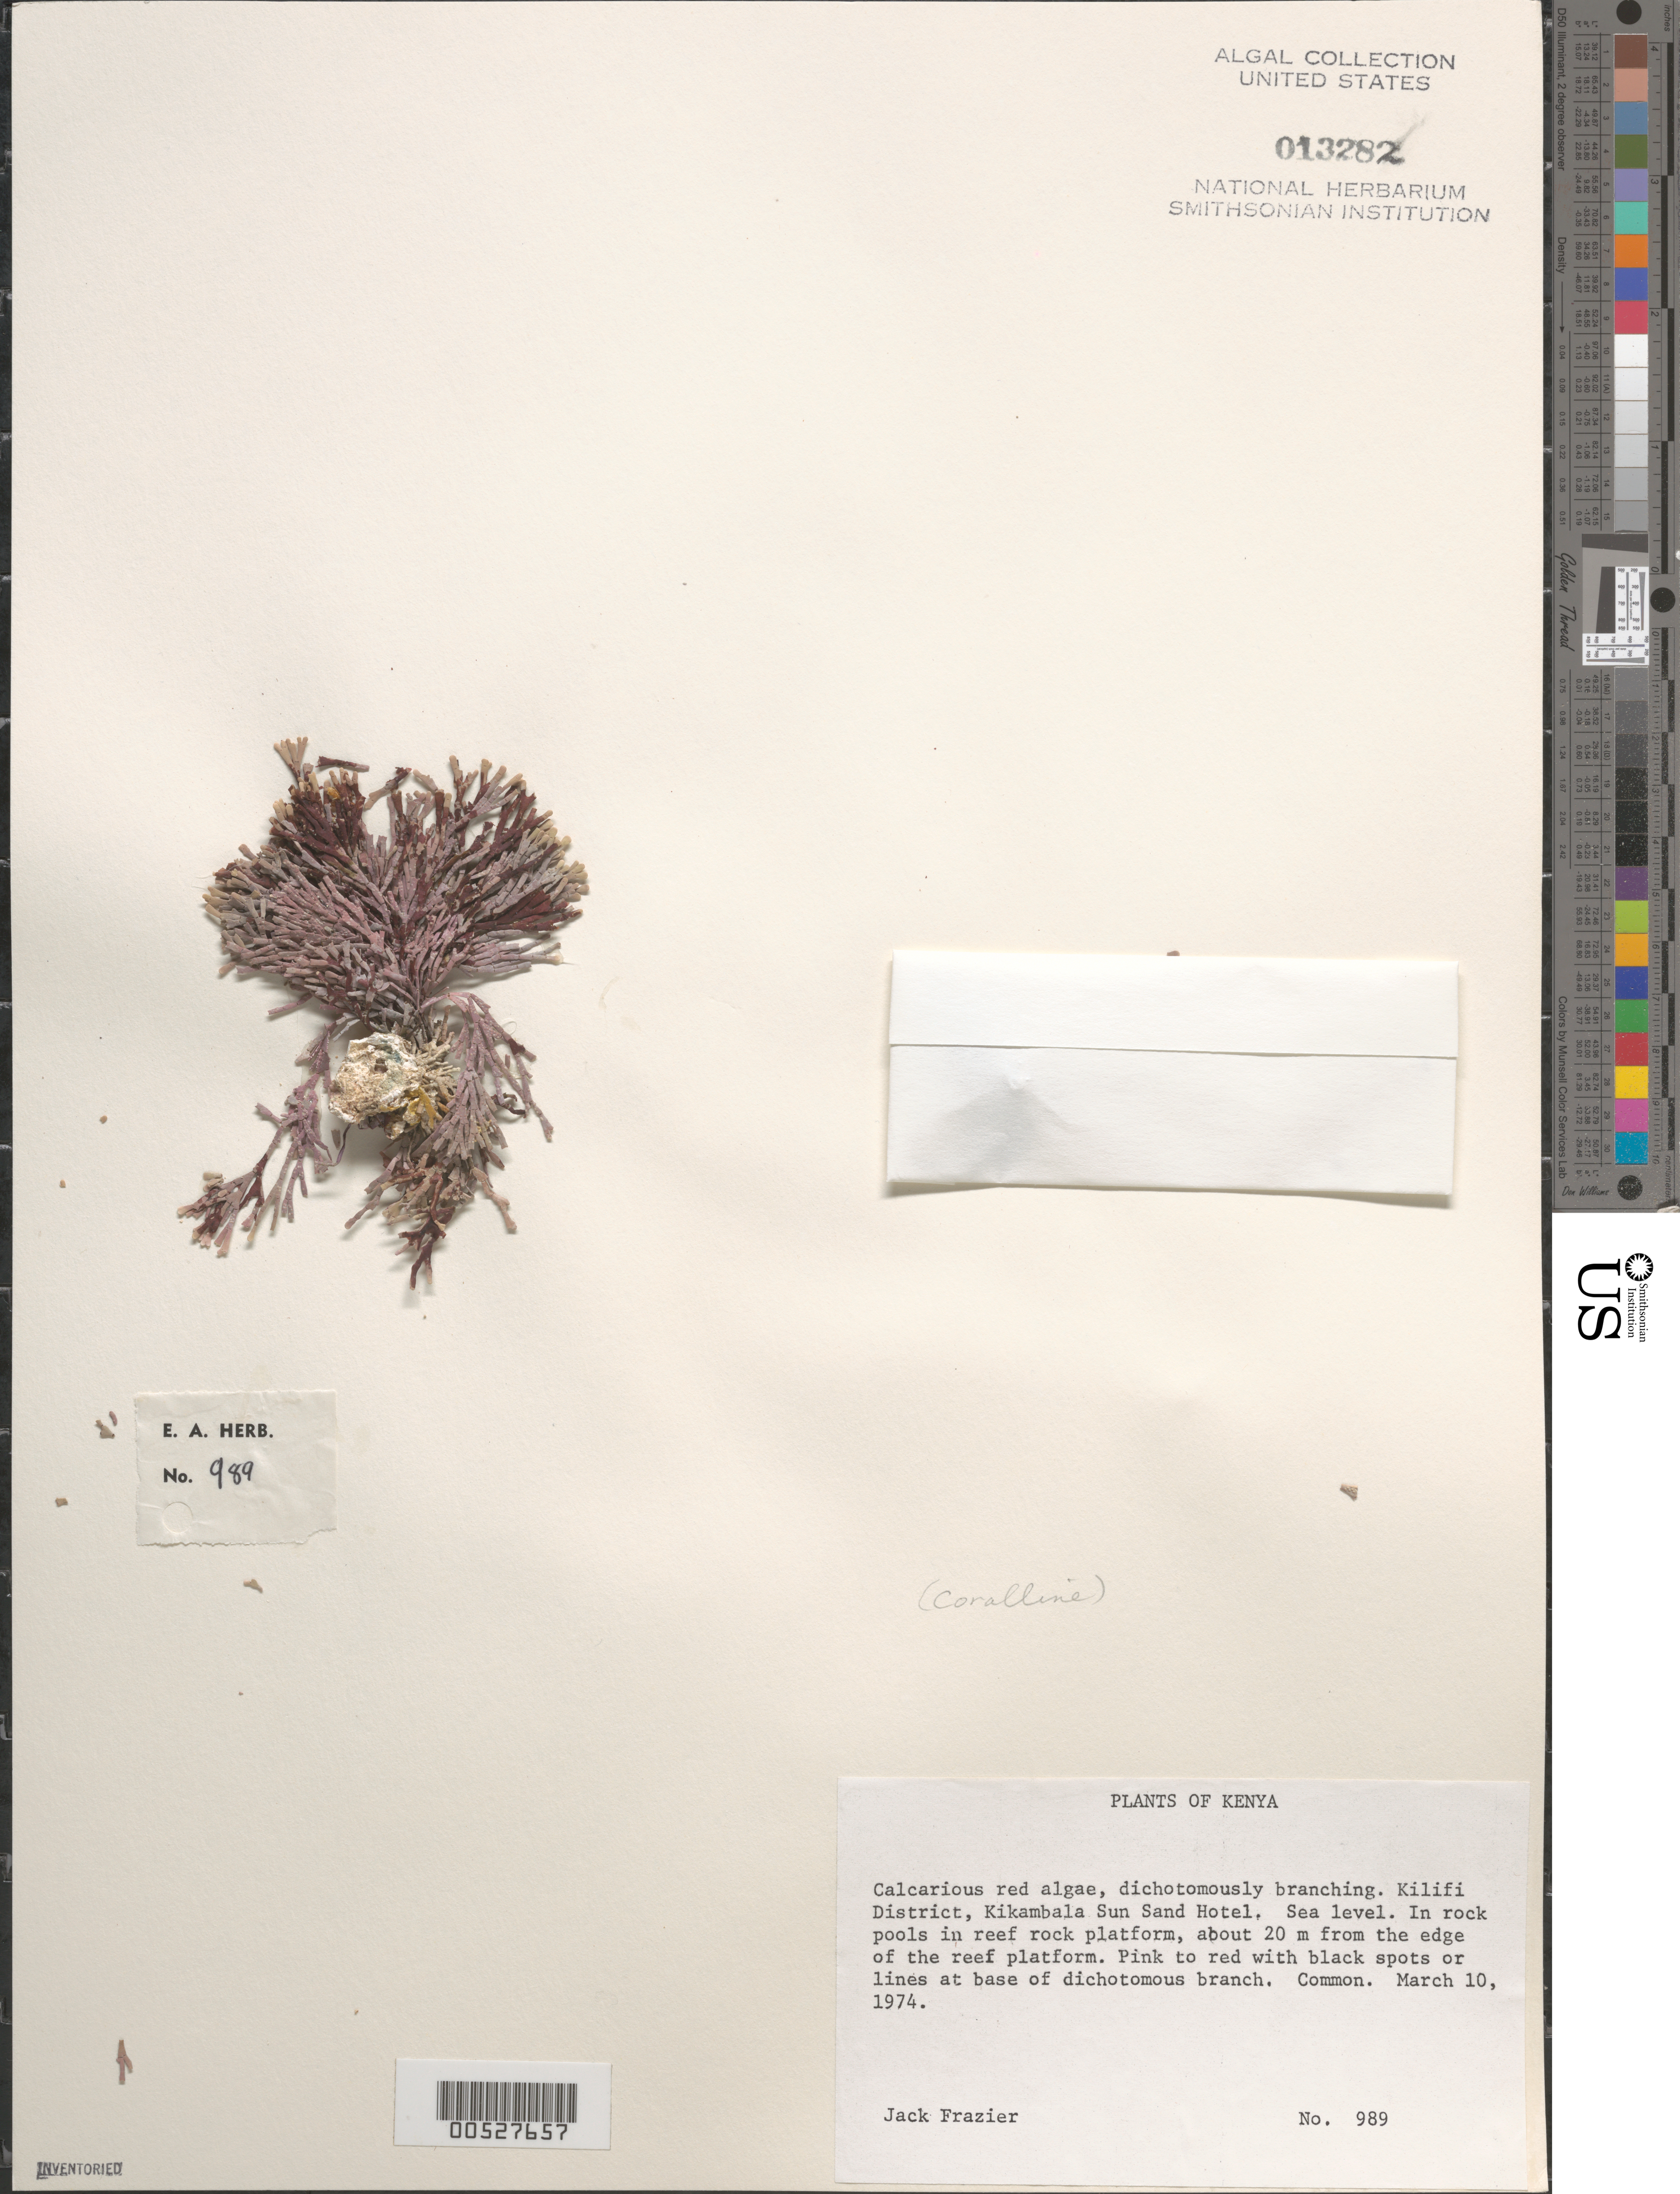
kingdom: Plantae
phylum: Rhodophyta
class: Florideophyceae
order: Corallinales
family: Corallinaceae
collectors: J. Frazier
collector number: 989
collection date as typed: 10 Mar 1974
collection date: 1974-03-10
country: Kenya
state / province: Kilifi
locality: Kikambala Sun Sand Hotel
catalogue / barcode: US 13282